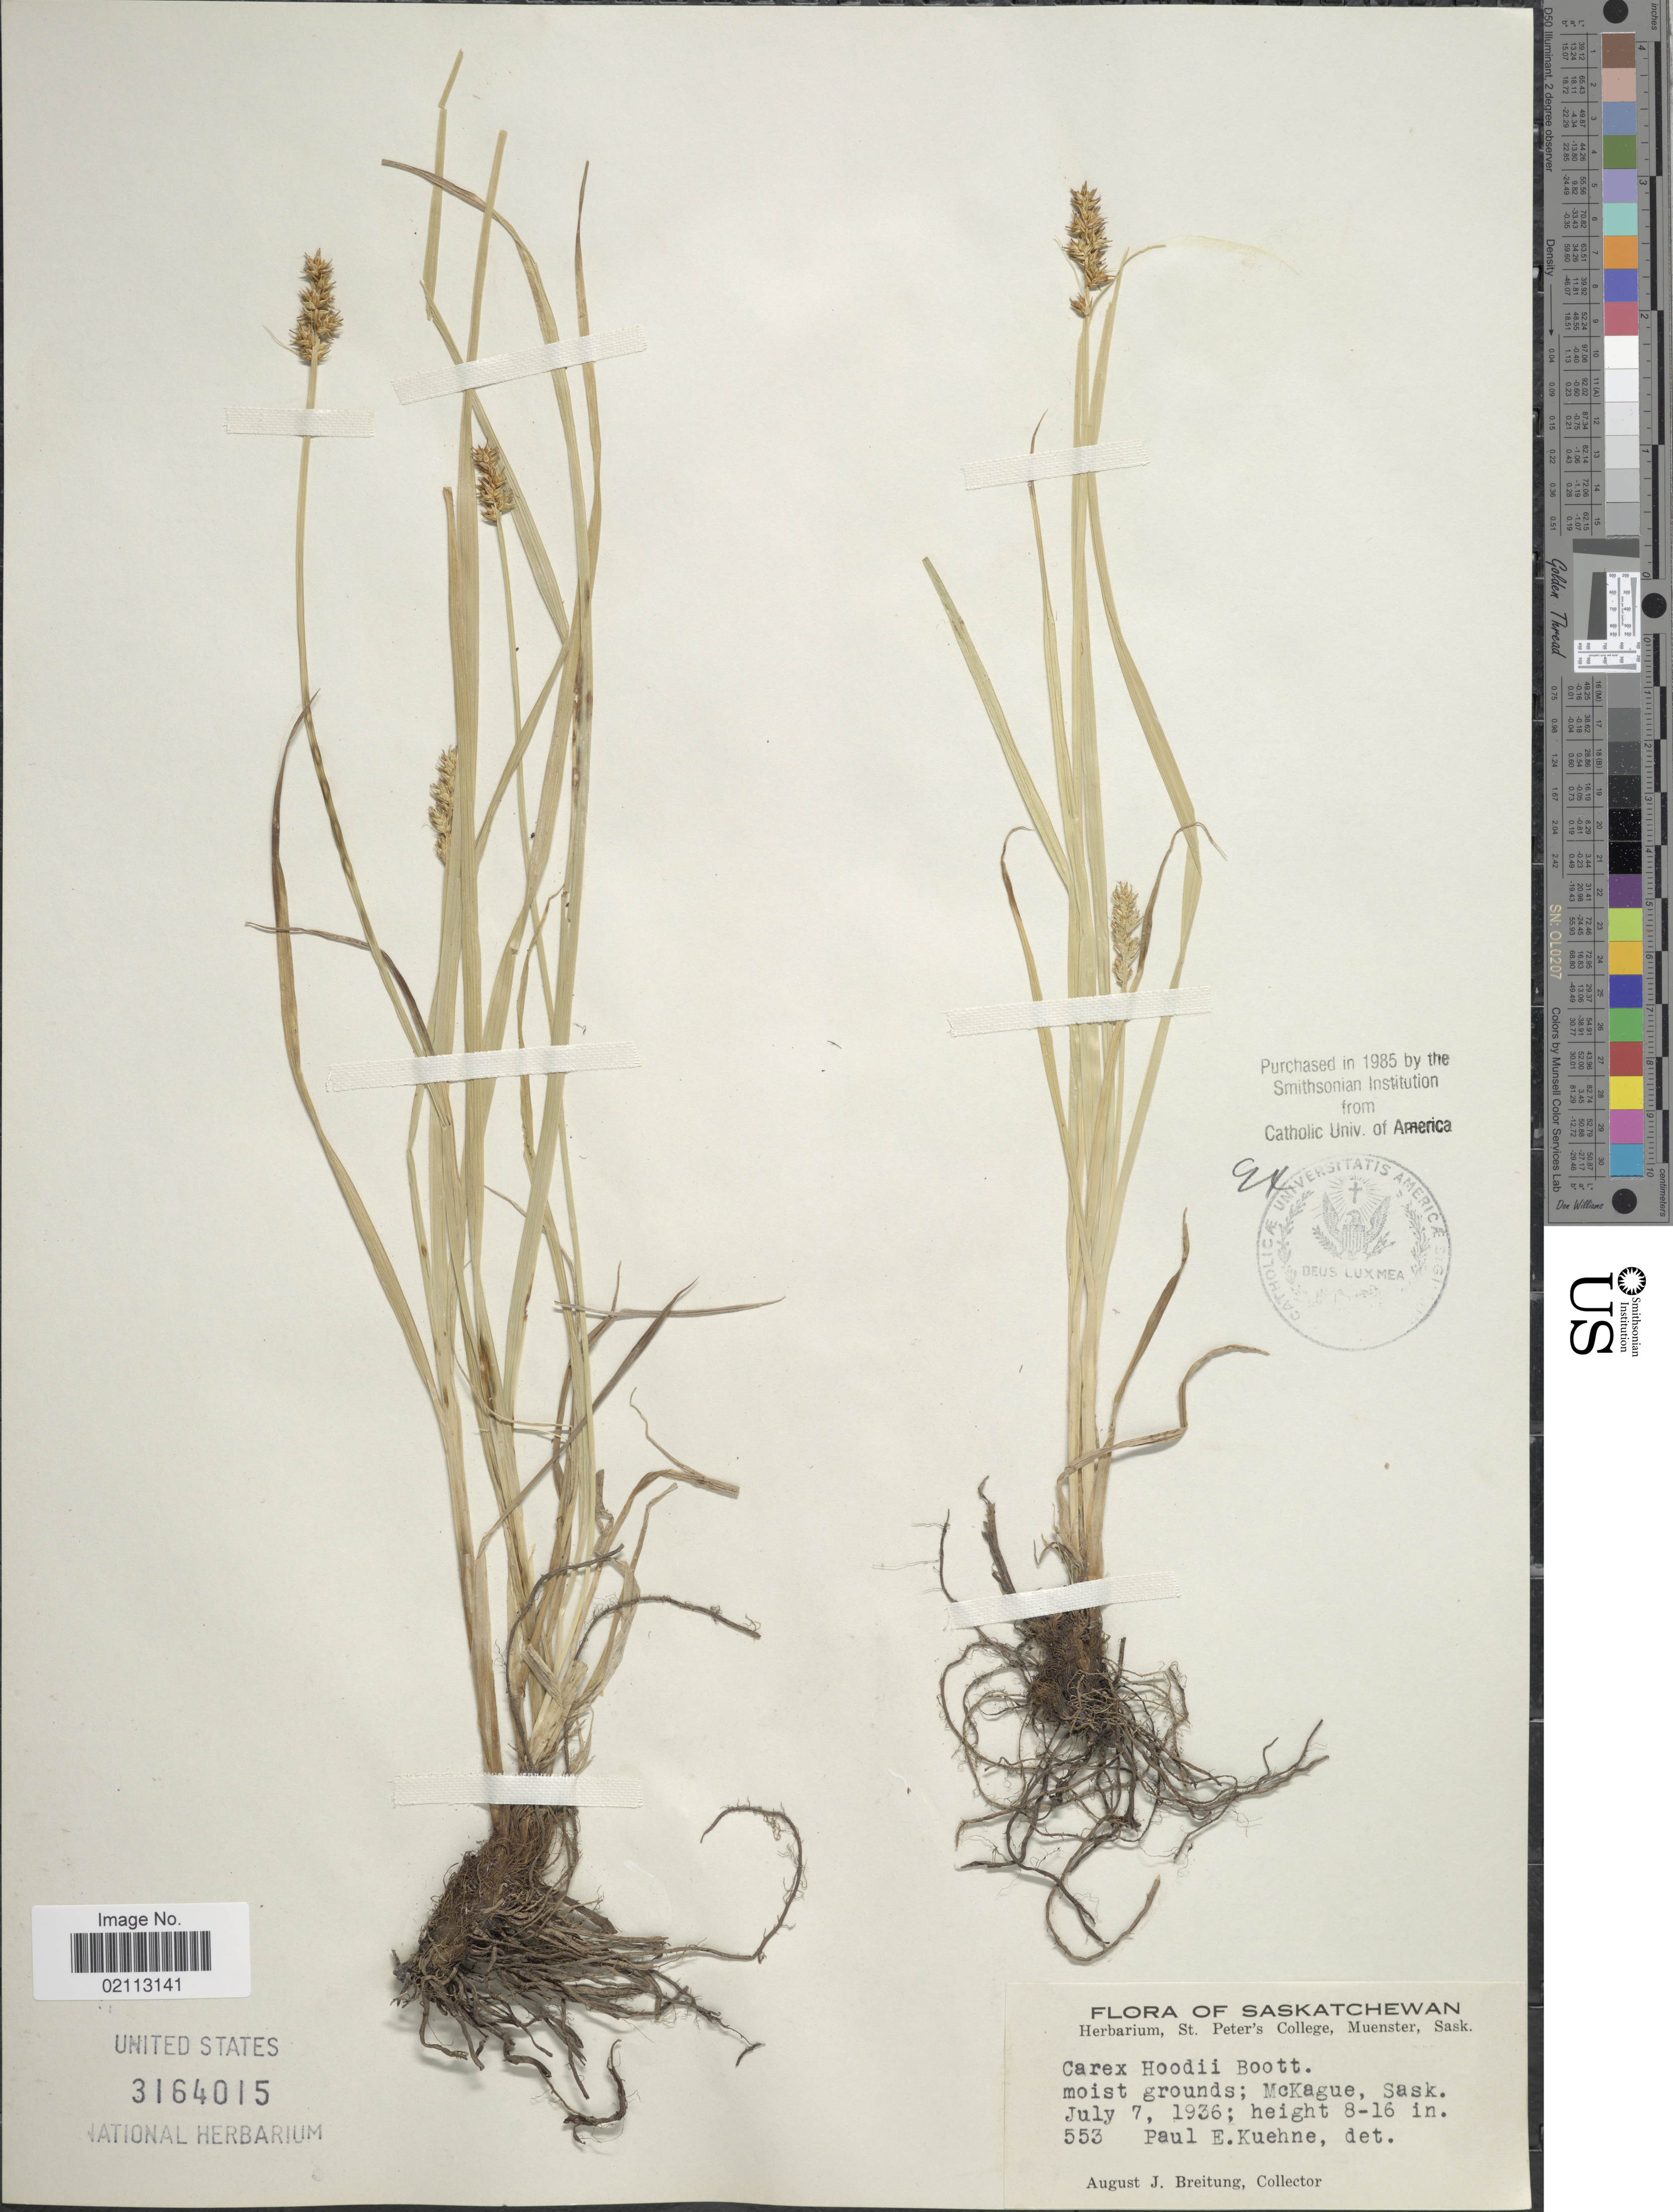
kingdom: Plantae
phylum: Tracheophyta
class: Liliopsida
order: Poales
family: Cyperaceae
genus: Carex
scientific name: Carex hoodii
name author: Boott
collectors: A. Breitung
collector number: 553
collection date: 1936-07-07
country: Canada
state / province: Saskatchewan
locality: McKague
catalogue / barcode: US 3164015